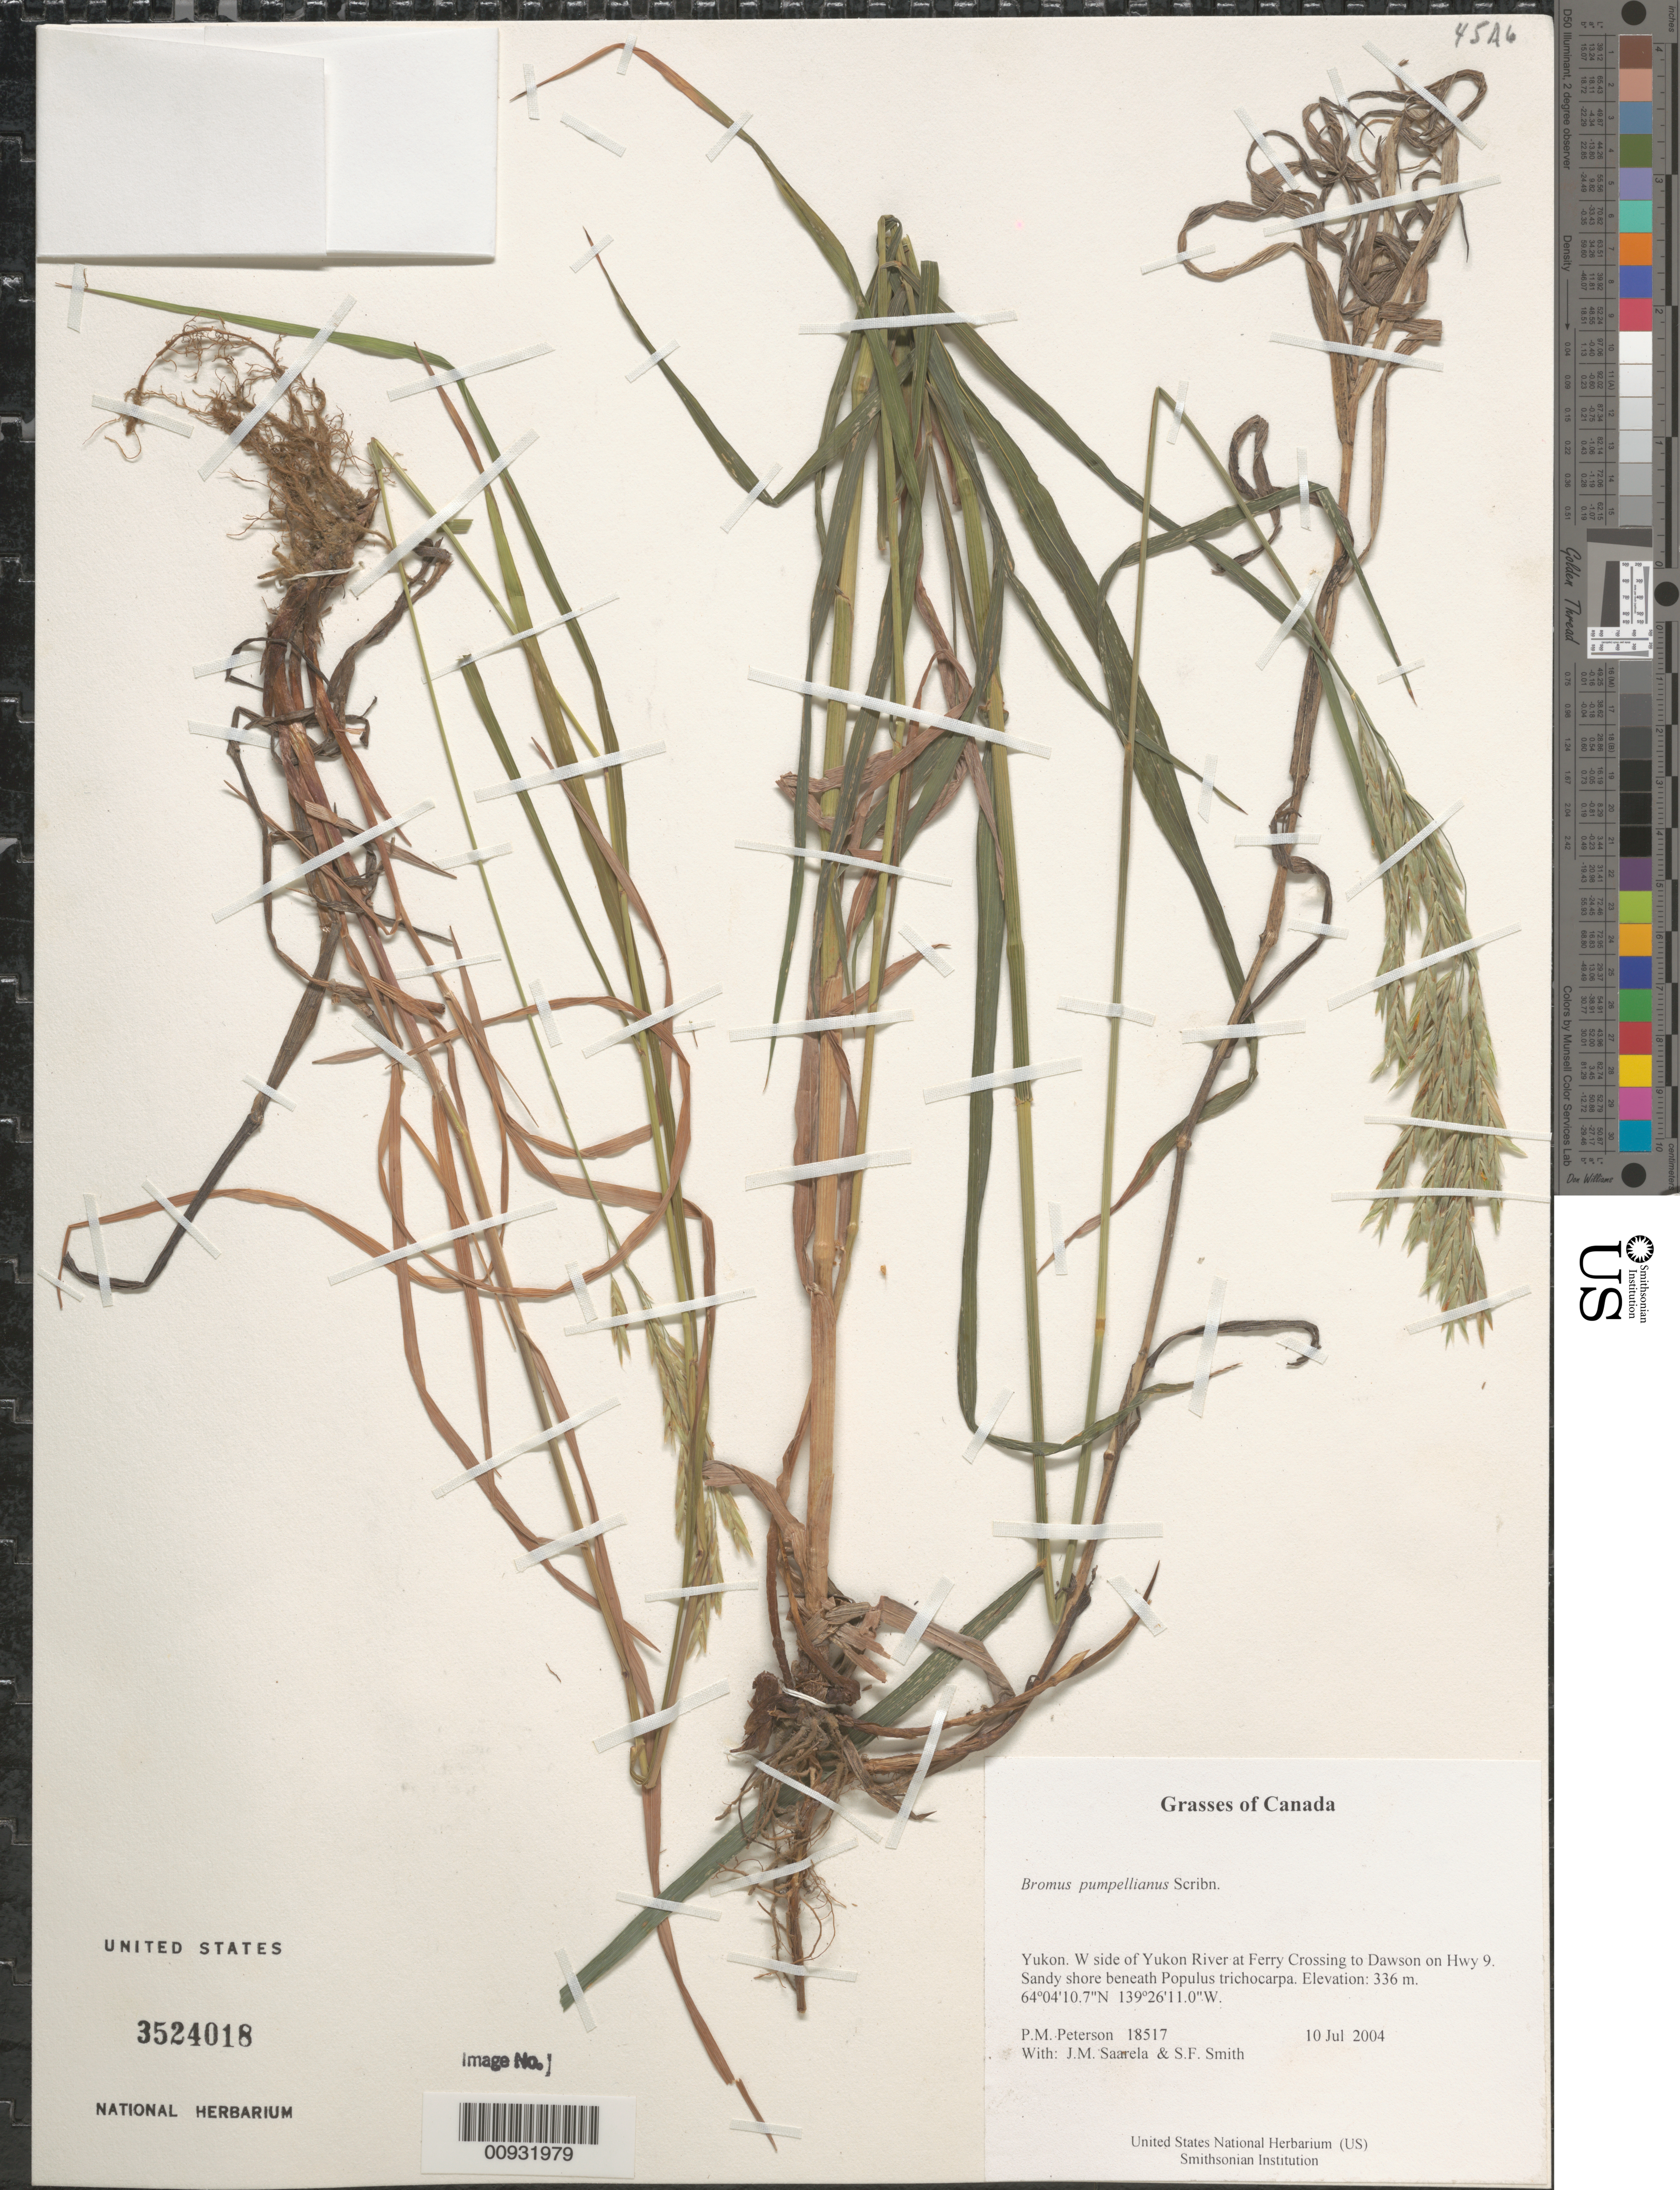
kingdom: Plantae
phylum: Tracheophyta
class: Liliopsida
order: Poales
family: Poaceae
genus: Bromus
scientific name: Bromus pumpellianus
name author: Scribn.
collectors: P. M. Peterson, J. Saarela & S.F. Smith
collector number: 18517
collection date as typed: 10 Jul 2004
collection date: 2004-07-10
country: Canada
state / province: Yukon Territory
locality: W side of Yukon River at Ferry Crossing to Dawson on Hwy 9. Sandy shore beneath Populus trichocarpa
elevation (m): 336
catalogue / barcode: US 3524018